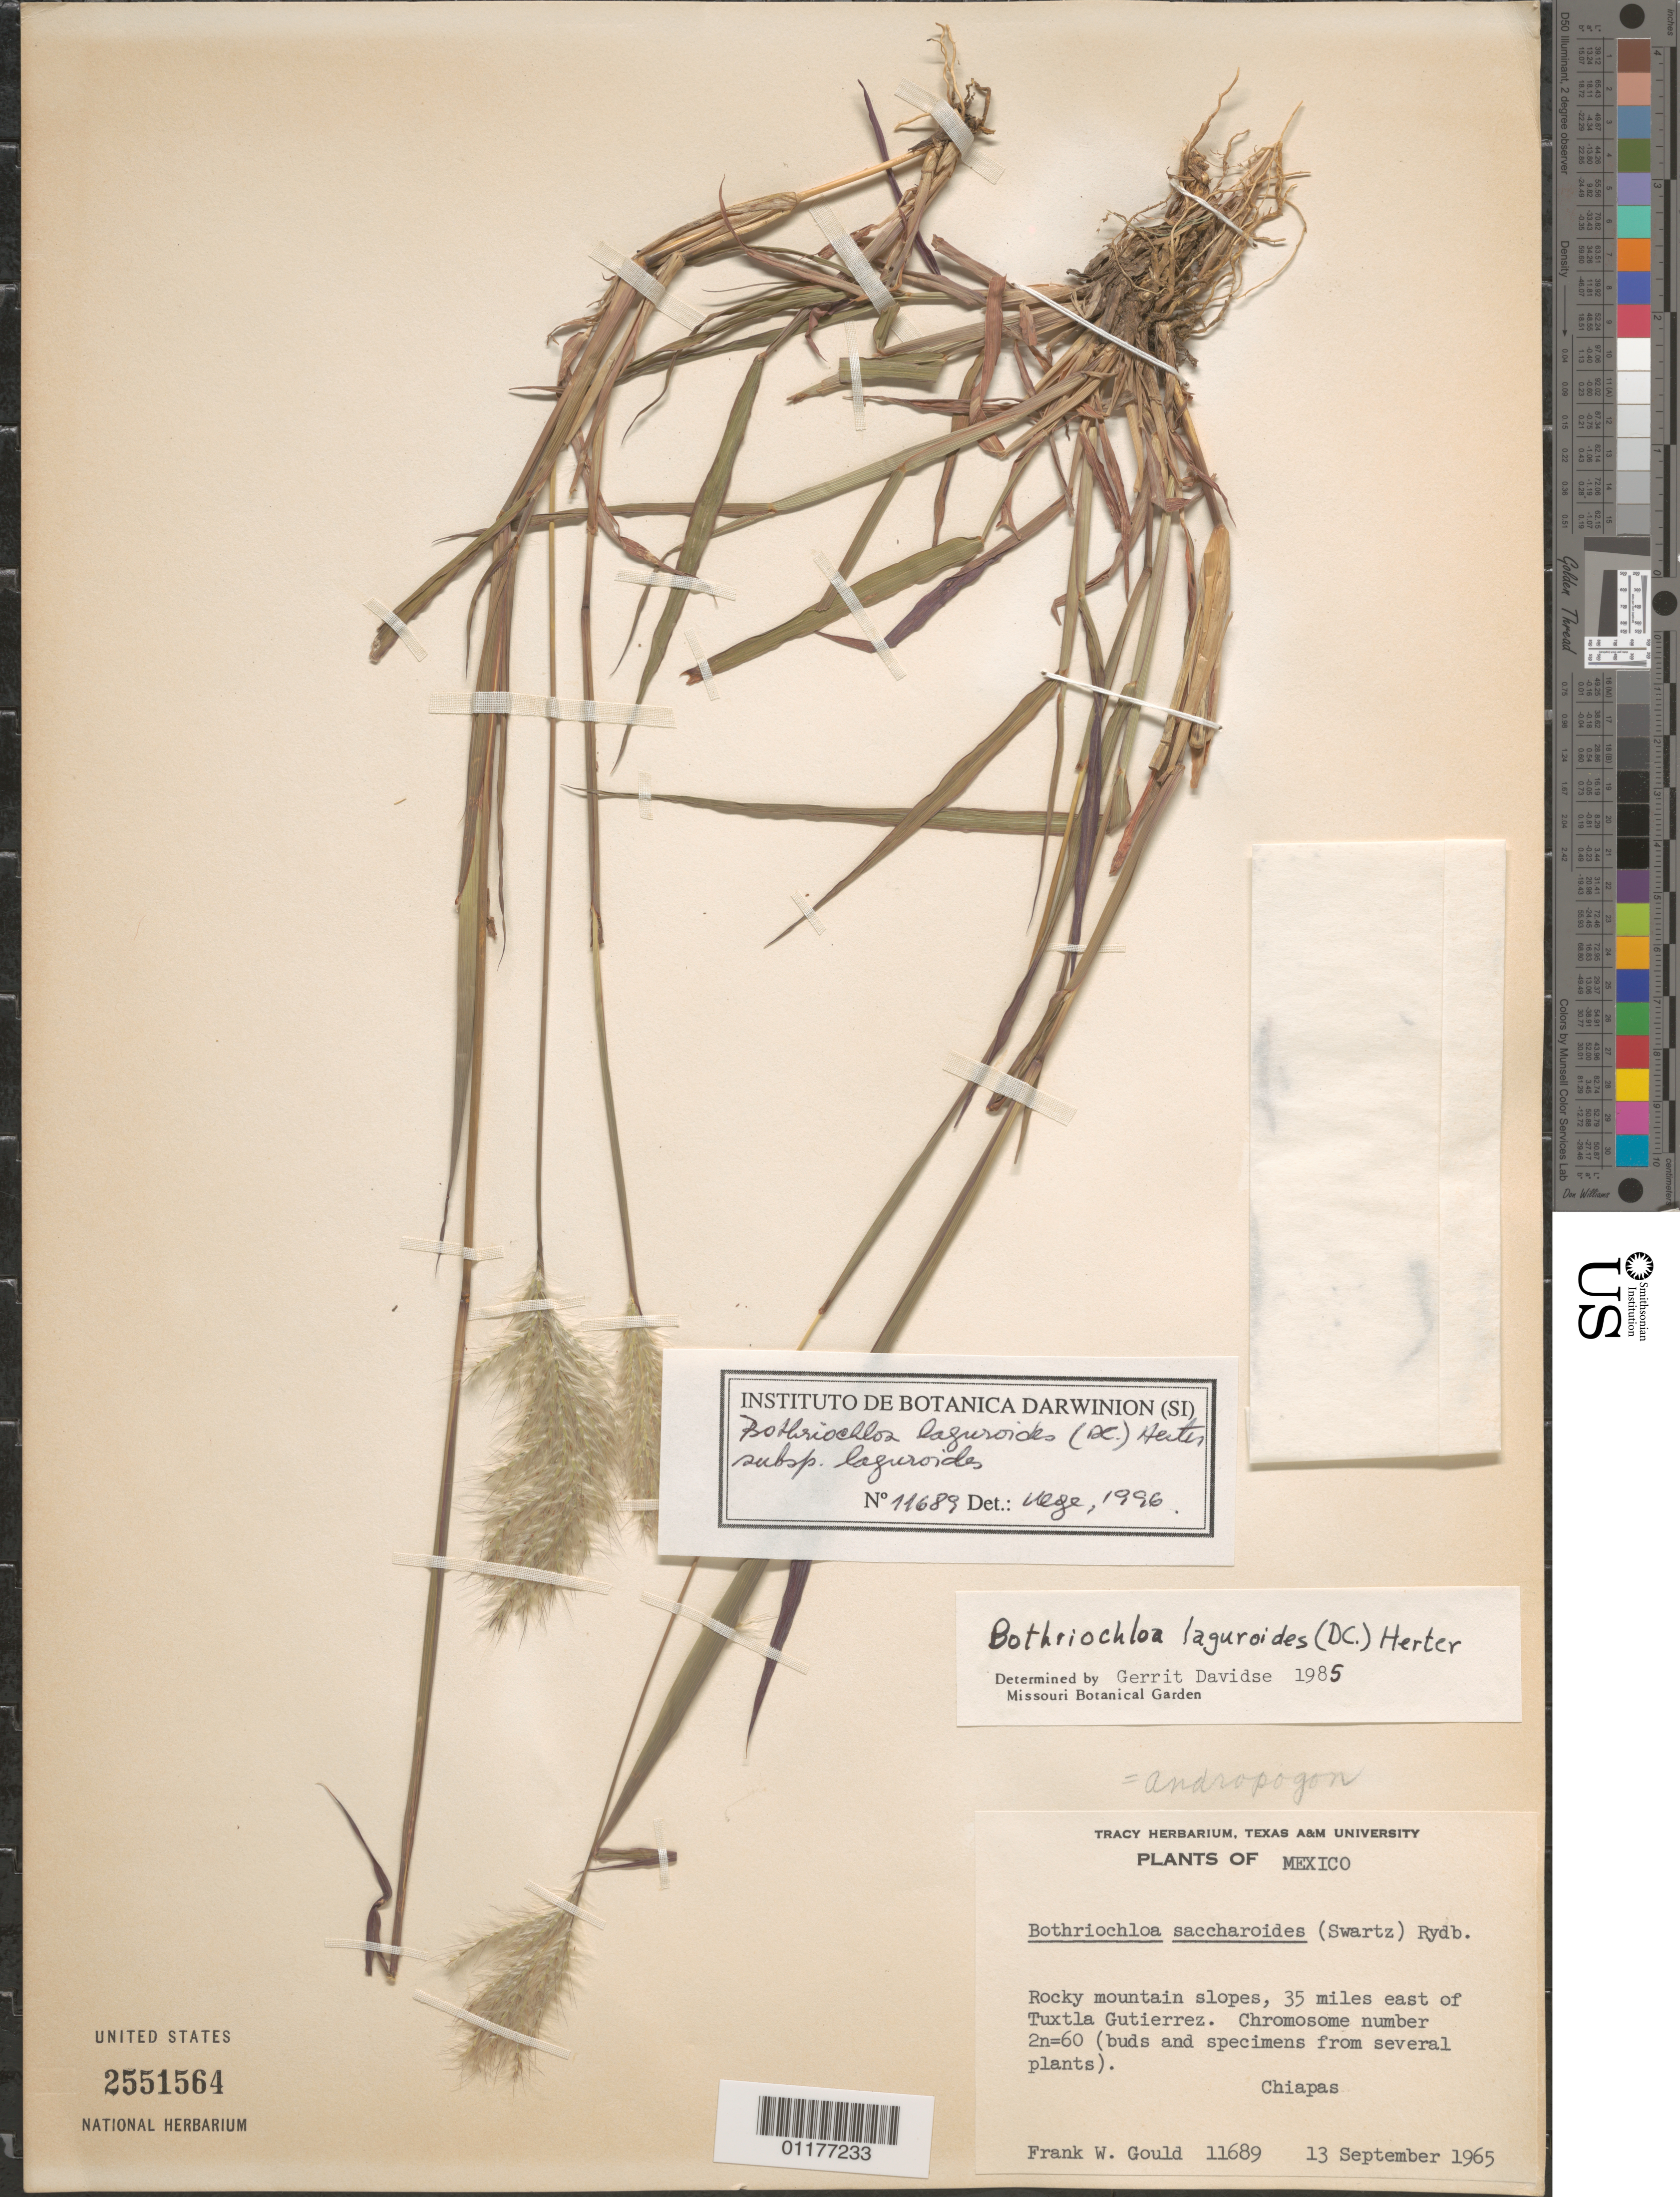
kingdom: Plantae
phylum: Tracheophyta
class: Liliopsida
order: Poales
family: Poaceae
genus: Bothriochloa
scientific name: Bothriochloa laguroides subsp. laguroides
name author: (DC.) Herter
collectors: F. W. Gould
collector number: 11689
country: Mexico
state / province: Chiapas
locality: E of Tuxtla Gutierrez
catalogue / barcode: US 2551564